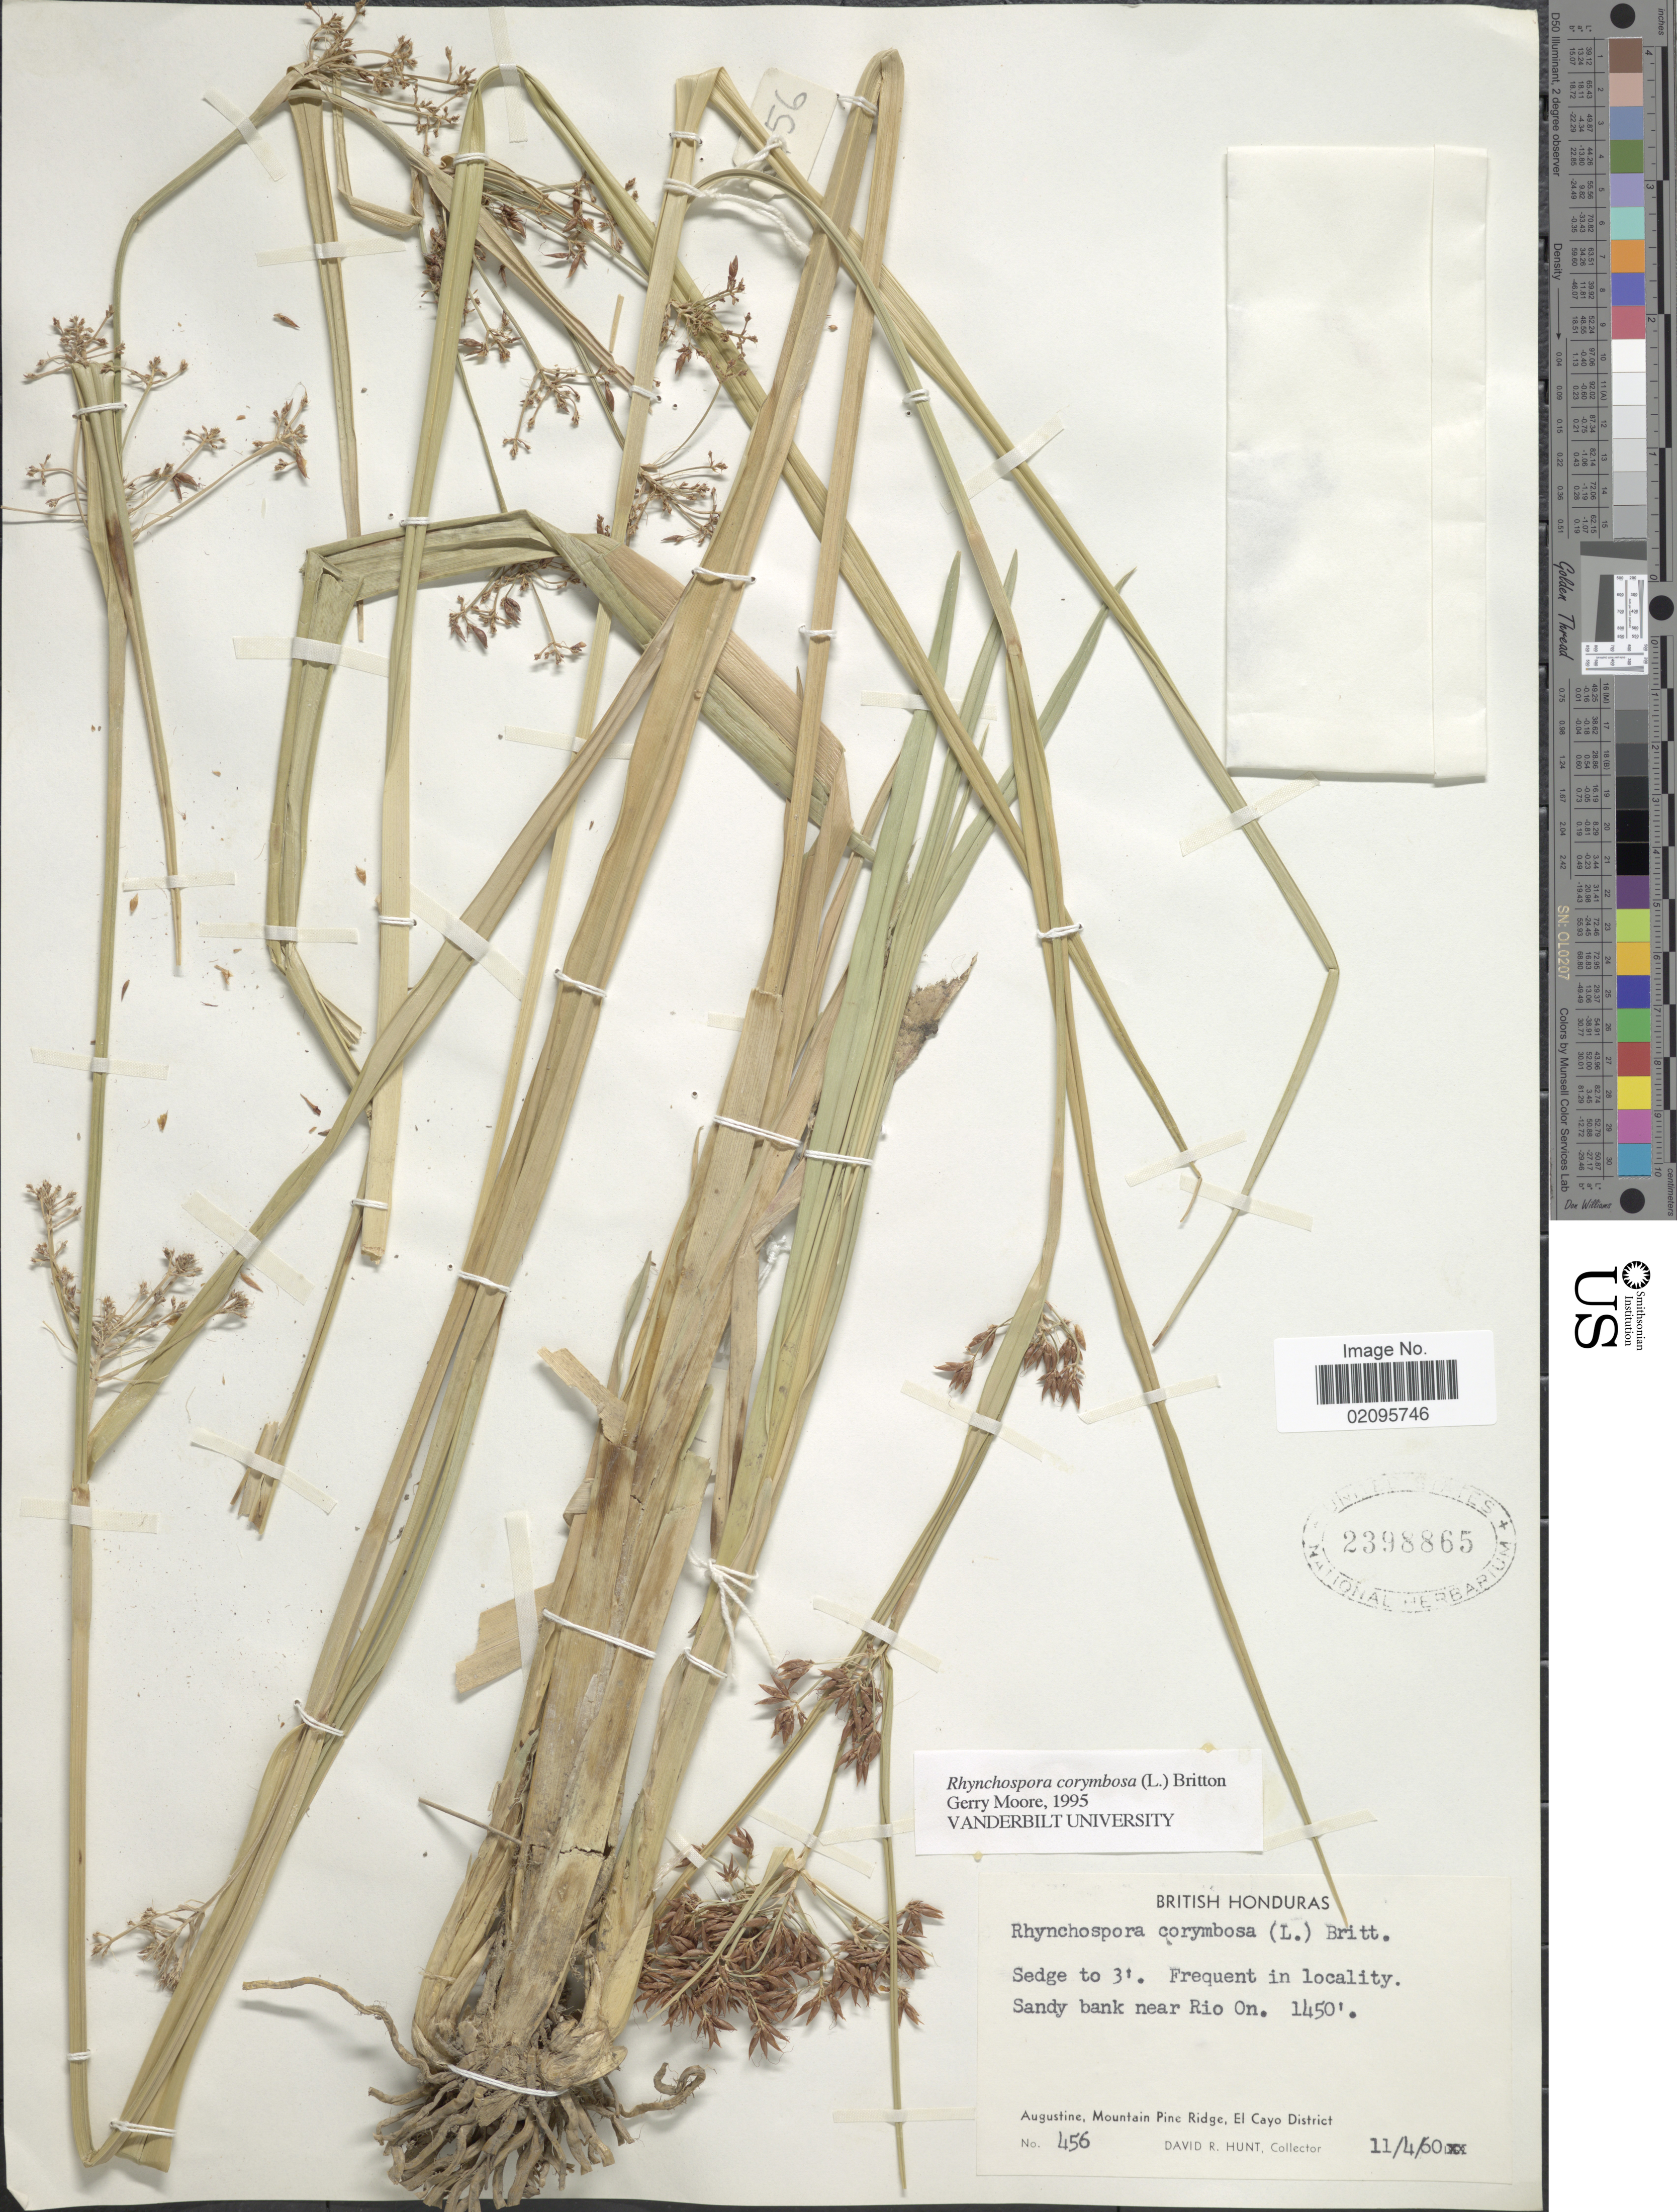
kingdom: Plantae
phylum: Tracheophyta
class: Liliopsida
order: Poales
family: Cyperaceae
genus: Rhynchospora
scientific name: Rhynchospora corymbosa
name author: (L.) Britton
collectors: D. R. Hunt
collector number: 456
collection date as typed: Transcribed d/m/y: 11/4/60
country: Belize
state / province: Cayo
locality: Sandy bank near Rio On., Augustine, Mountain Pine Ridge, El Cayo District.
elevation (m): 442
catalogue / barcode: US 2398865